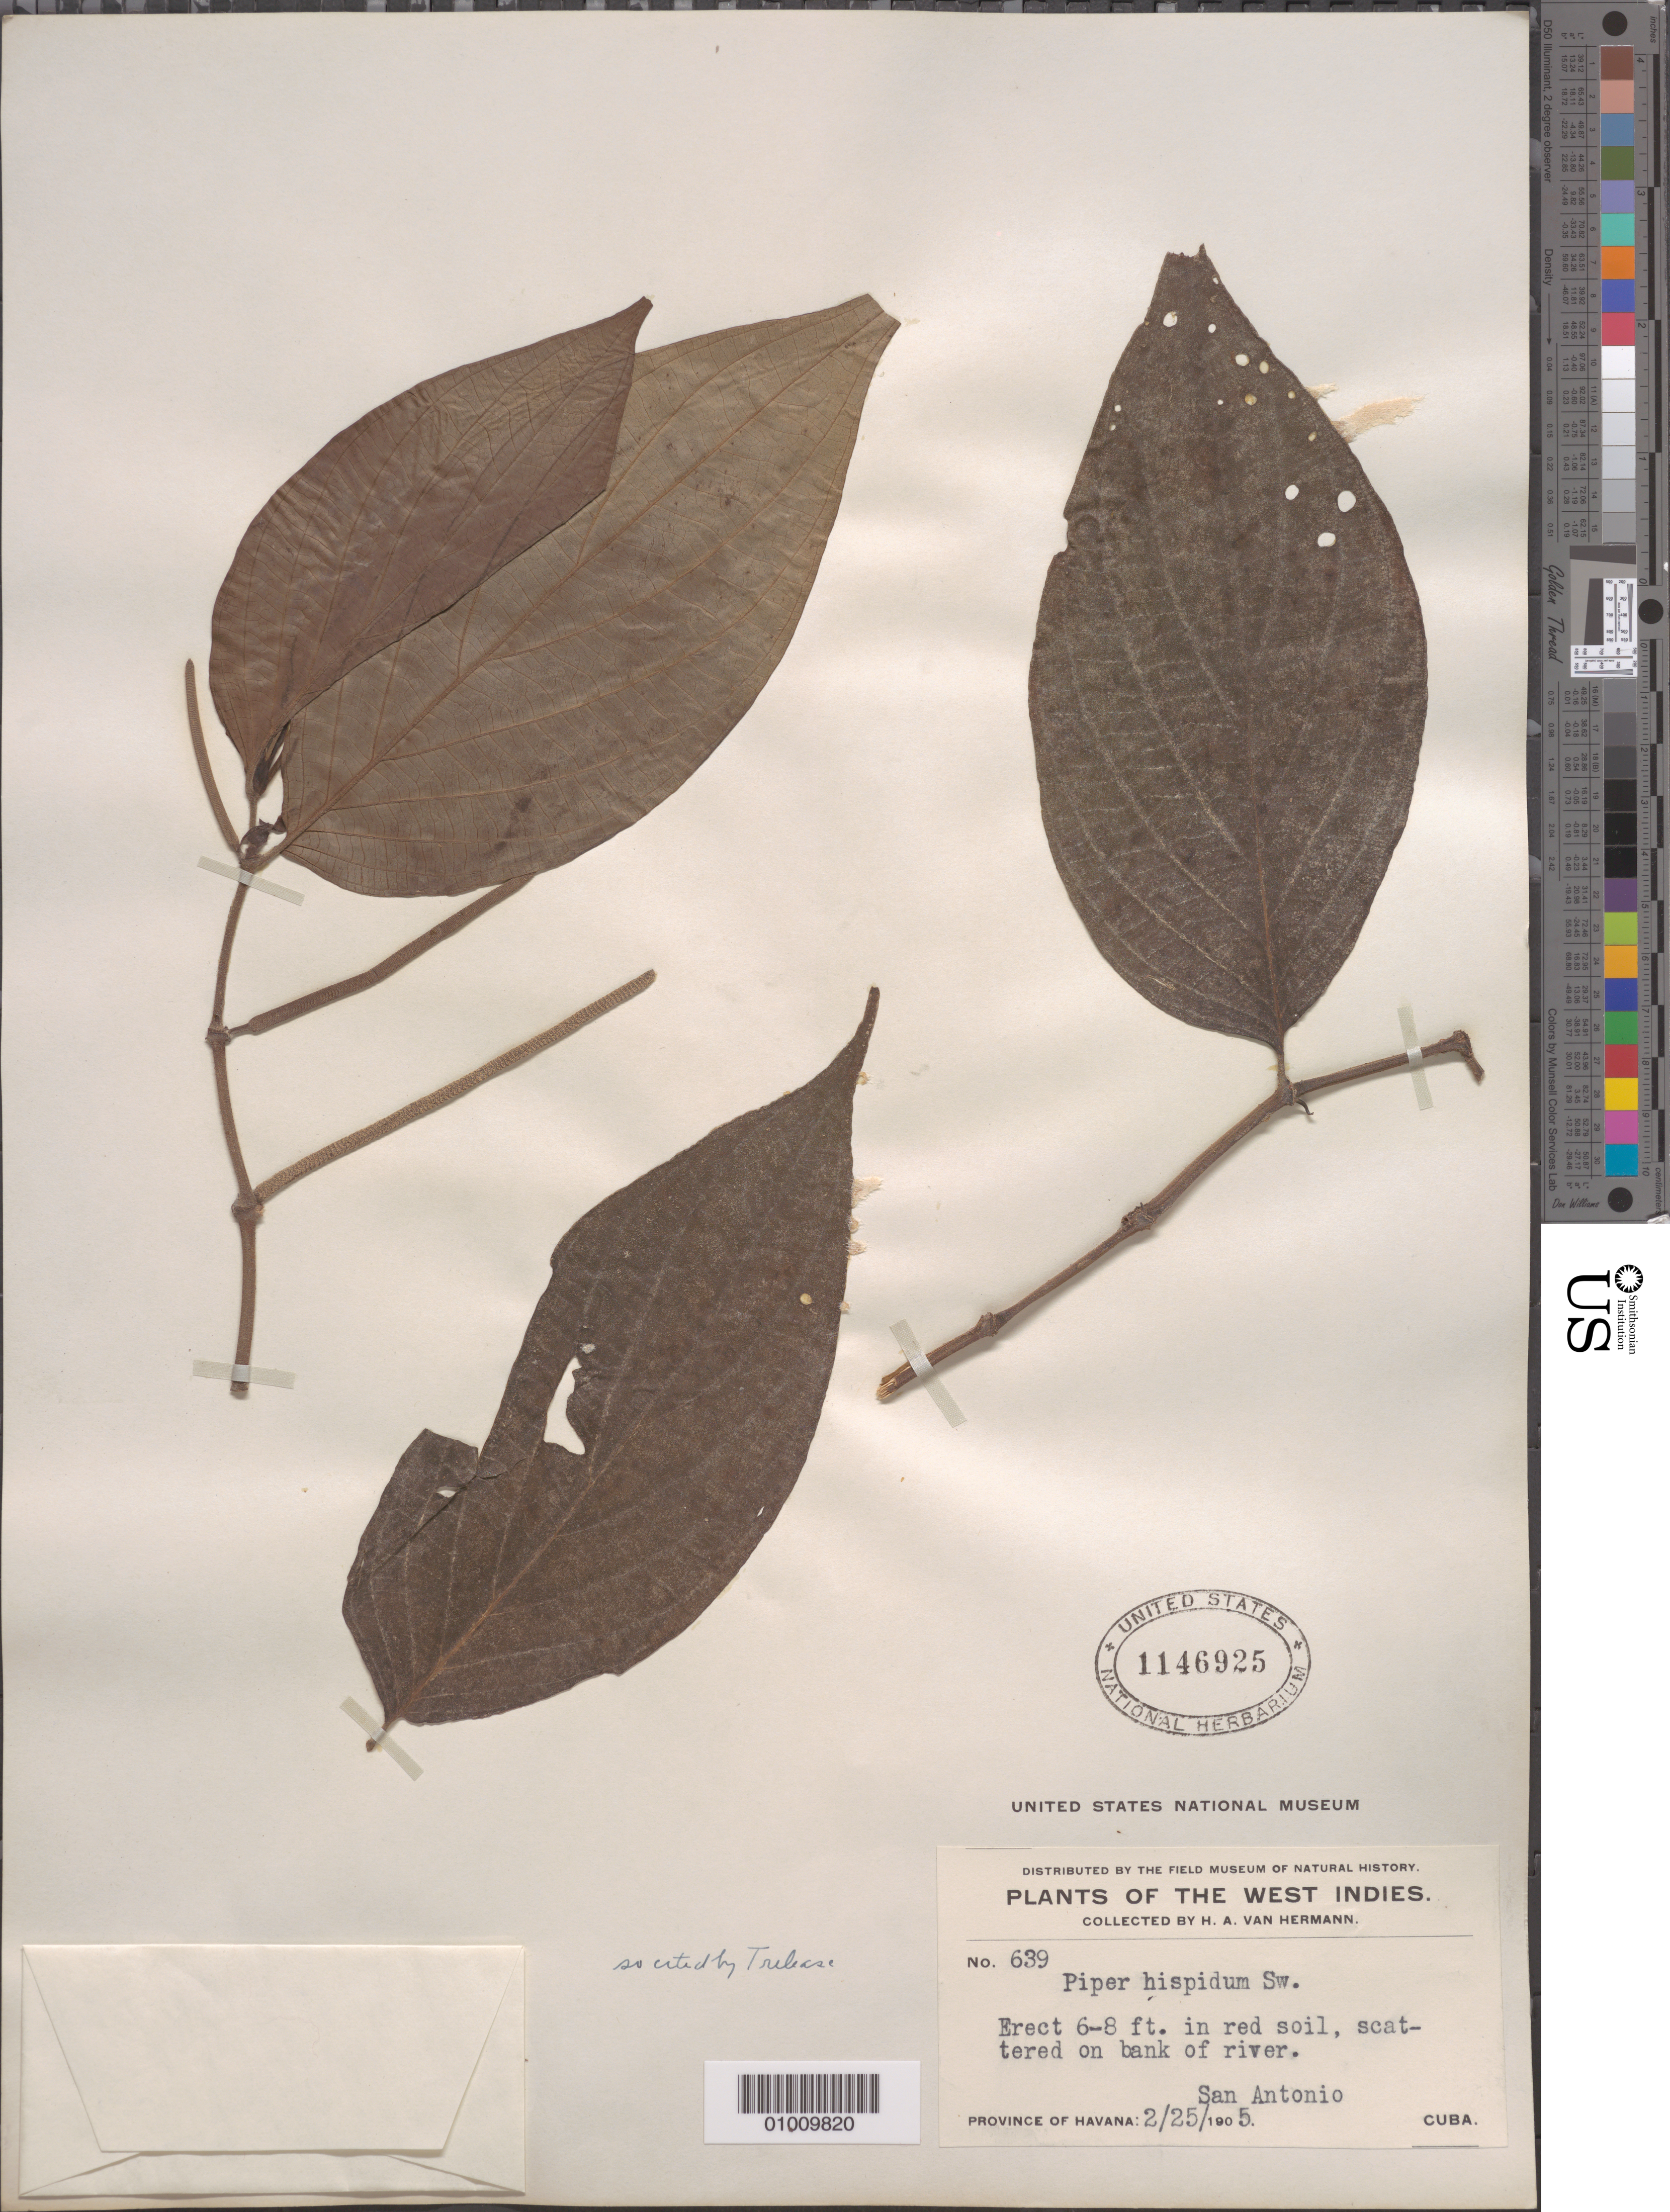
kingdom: Plantae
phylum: Tracheophyta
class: Magnoliopsida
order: Piperales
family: Piperaceae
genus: Piper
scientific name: Piper hispidum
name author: Sw.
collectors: H. A. Van Hermann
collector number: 639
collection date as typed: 25 Feb 1905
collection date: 1905-02-25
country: Cuba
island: Cuba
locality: San Antonio River bank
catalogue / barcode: US 1146925